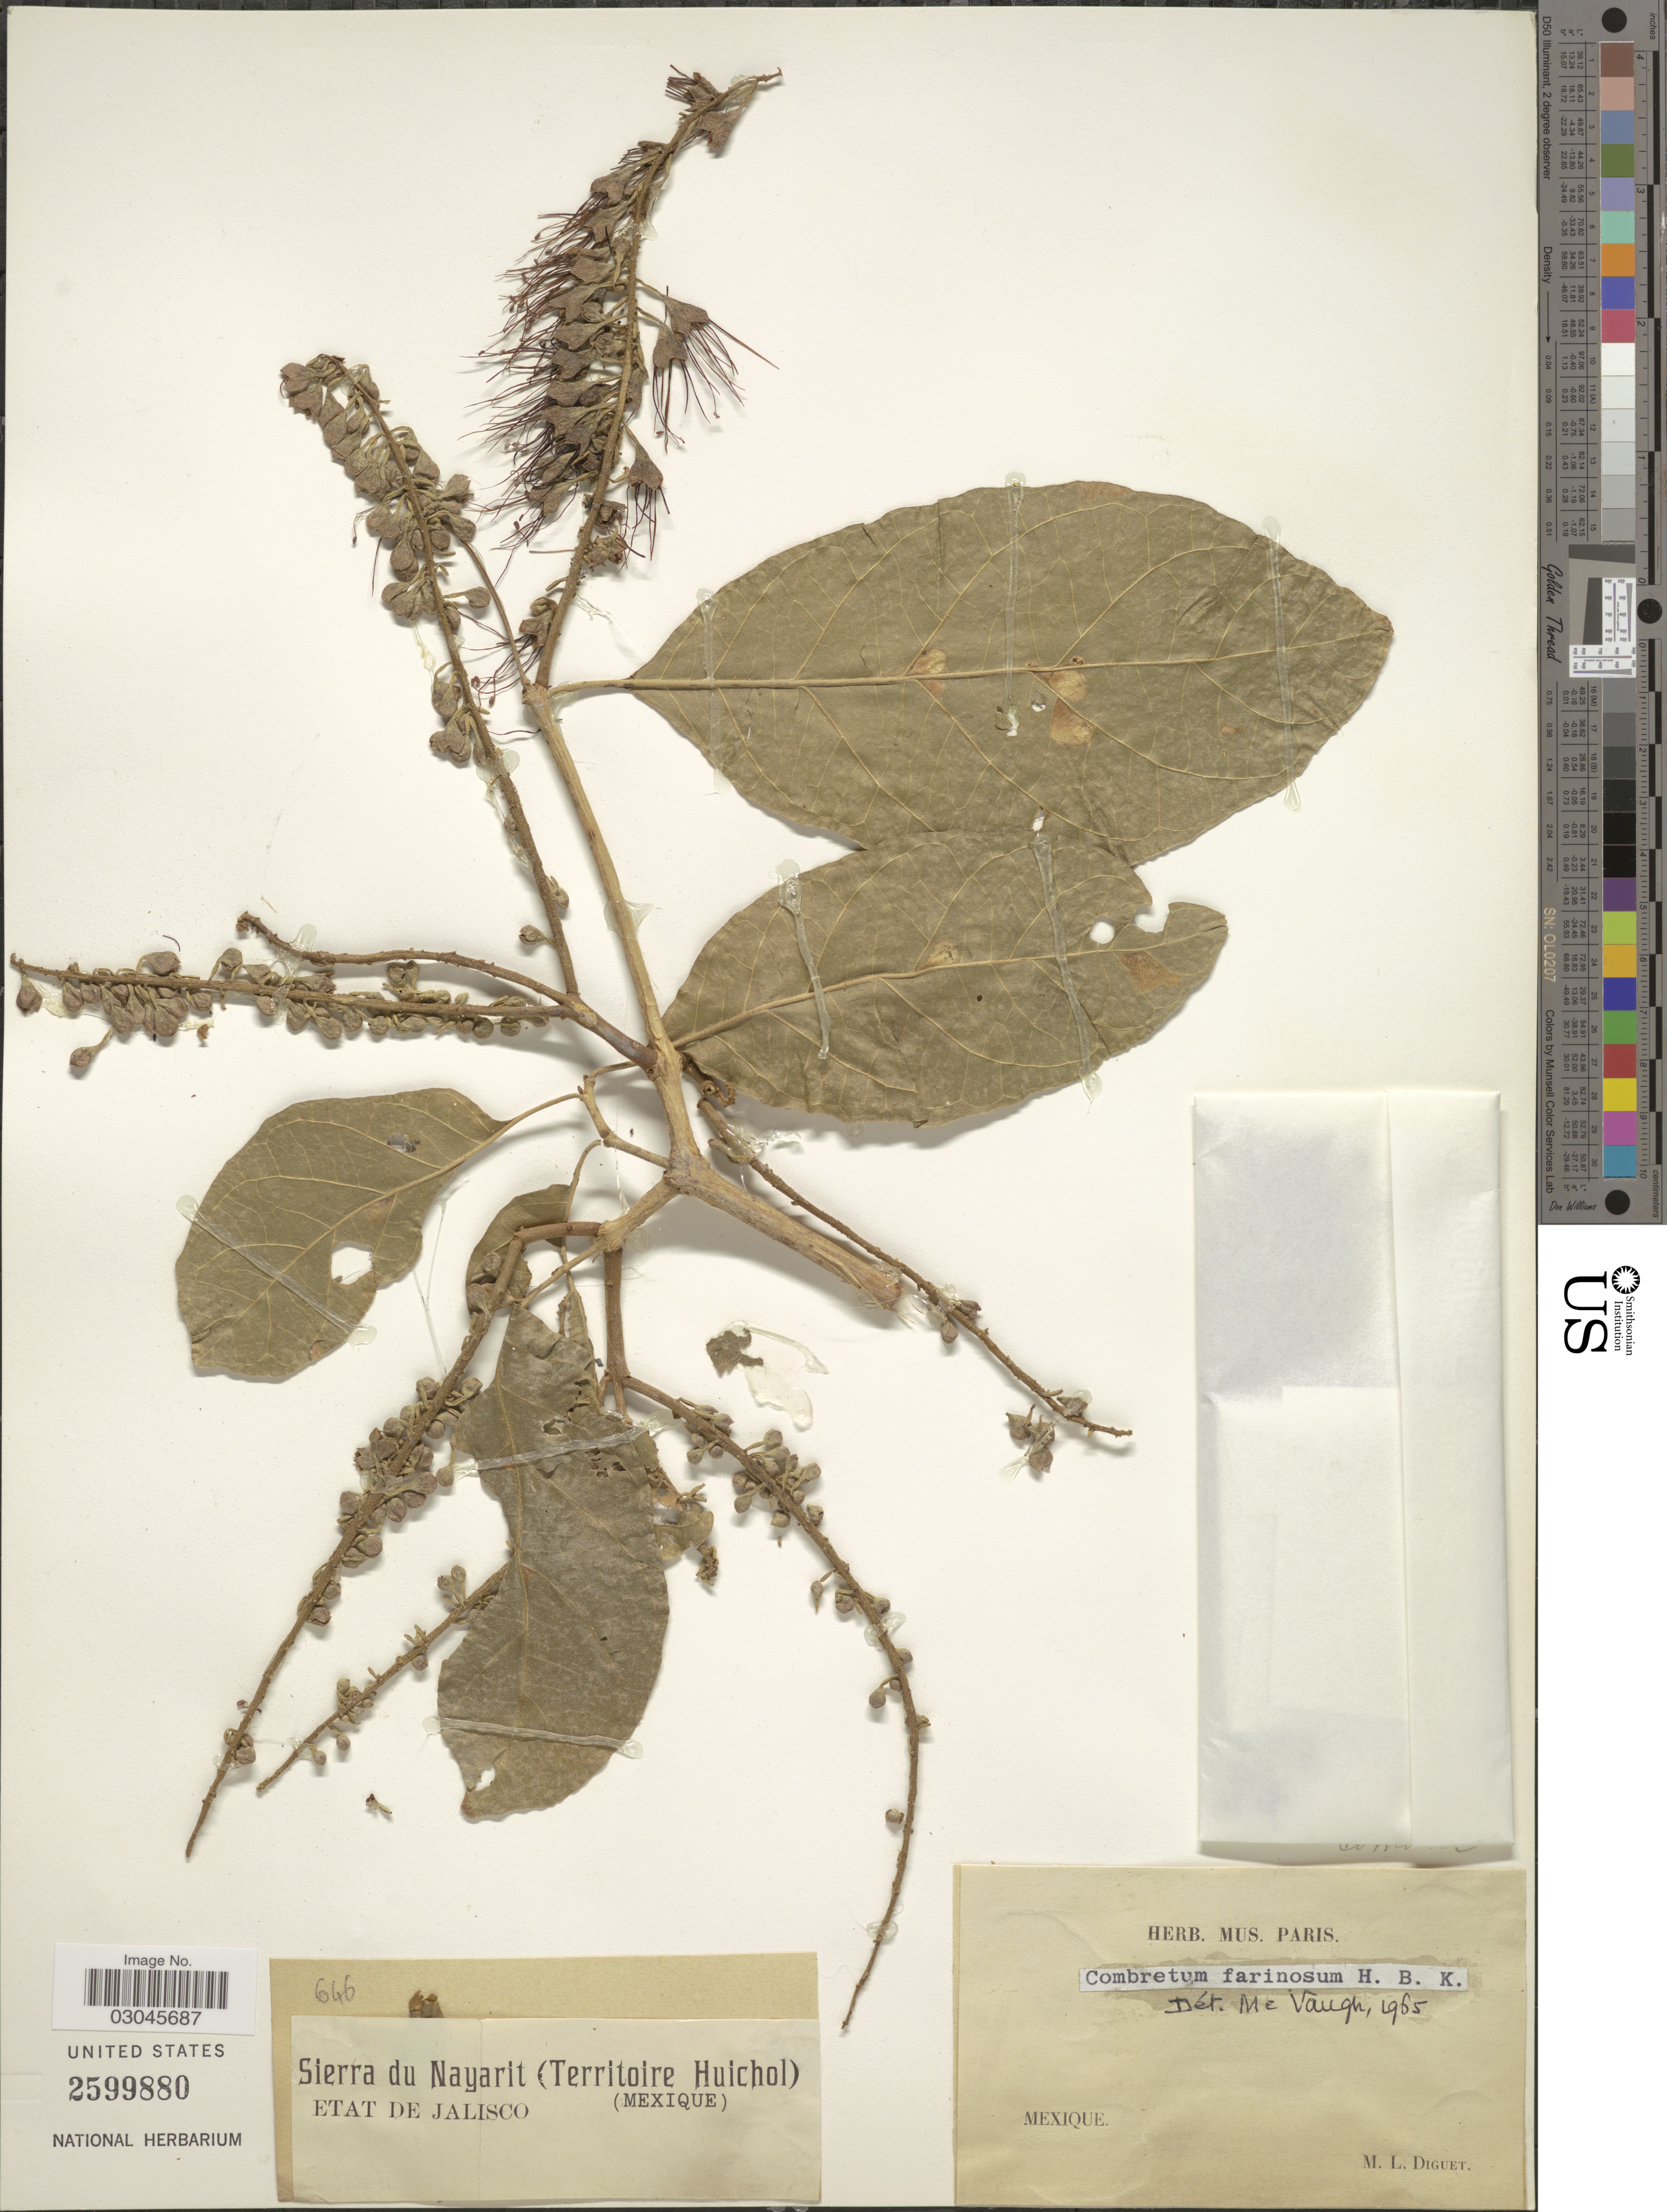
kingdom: Plantae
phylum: Tracheophyta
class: Magnoliopsida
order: Myrtales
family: Combretaceae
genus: Combretum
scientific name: Combretum farinosum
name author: Kunth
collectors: M. L. Diguet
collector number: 646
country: Mexico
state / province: Jalisco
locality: Sierra du Nayarit (Territoire Huichol).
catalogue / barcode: US 2599880